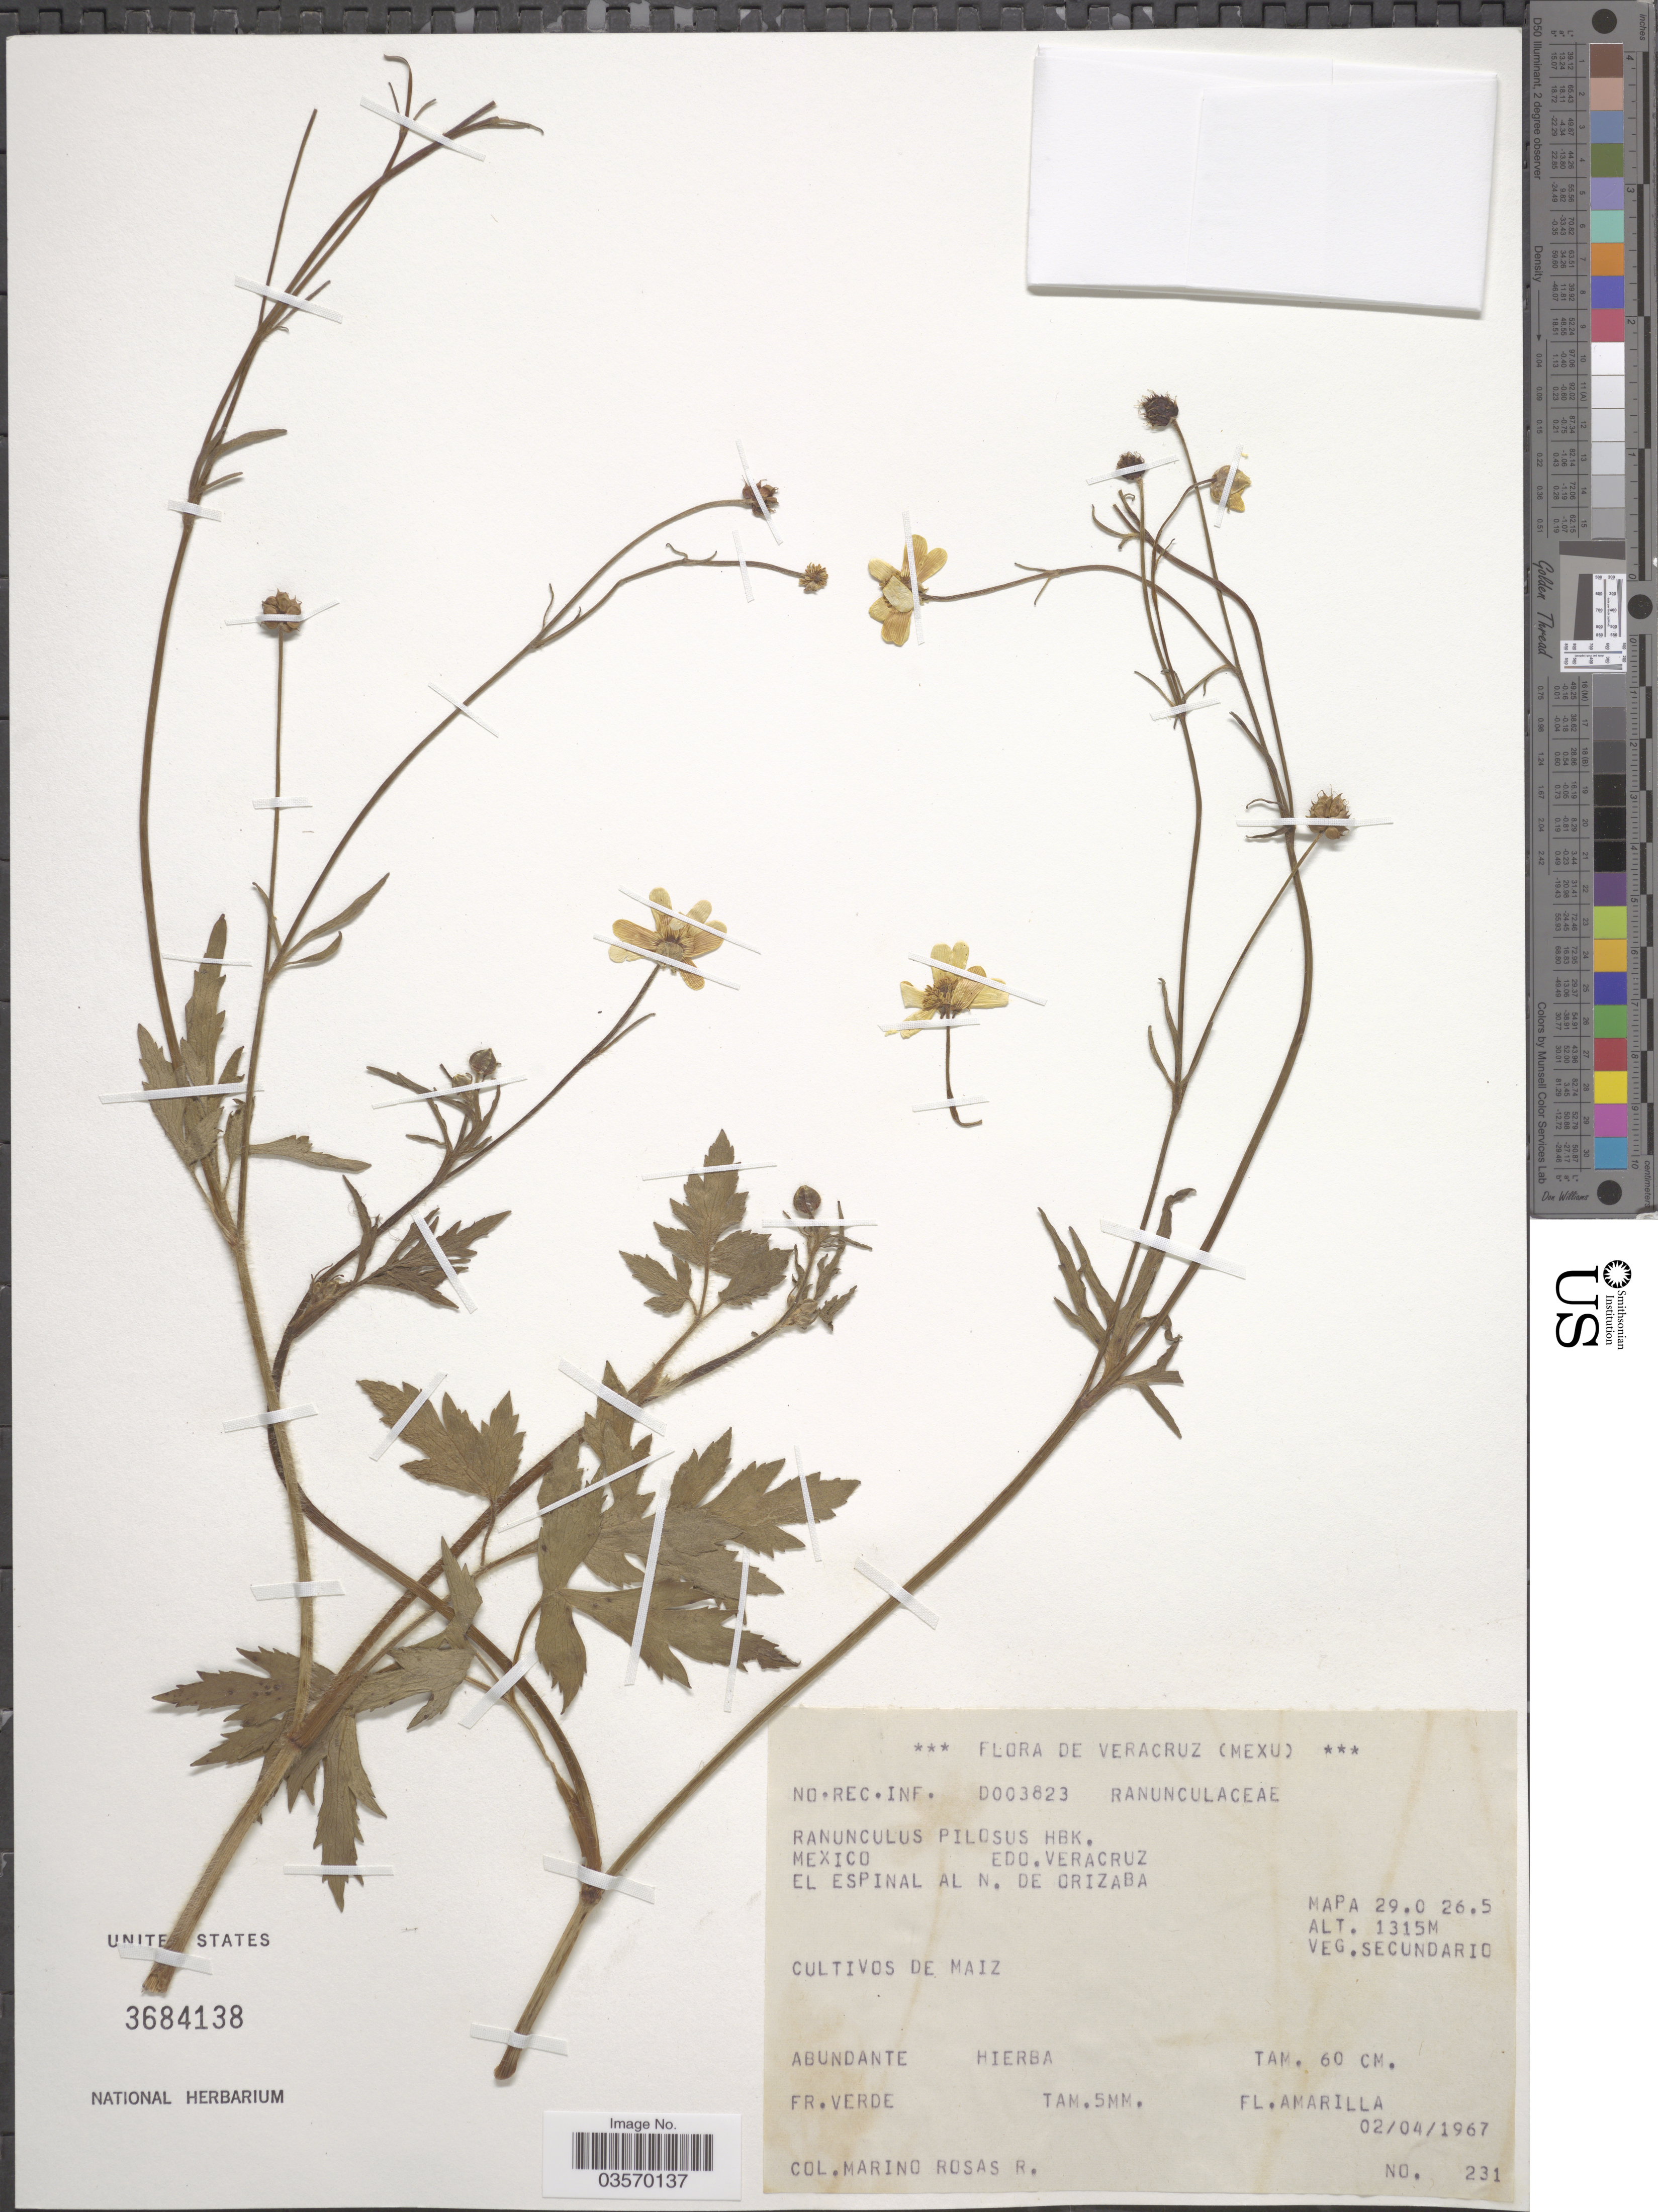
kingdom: Plantae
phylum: Tracheophyta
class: Magnoliopsida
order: Ranunculales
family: Ranunculaceae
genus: Ranunculus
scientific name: Ranunculus geranioides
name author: Humb. et al. ex DC.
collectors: M. Rosas R.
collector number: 231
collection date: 1967-04-02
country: Mexico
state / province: Veracruz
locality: Veracruz. El Espinal al N. de Orizaba. Mapa 29.0 26.5.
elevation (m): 1315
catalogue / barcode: US 3684138